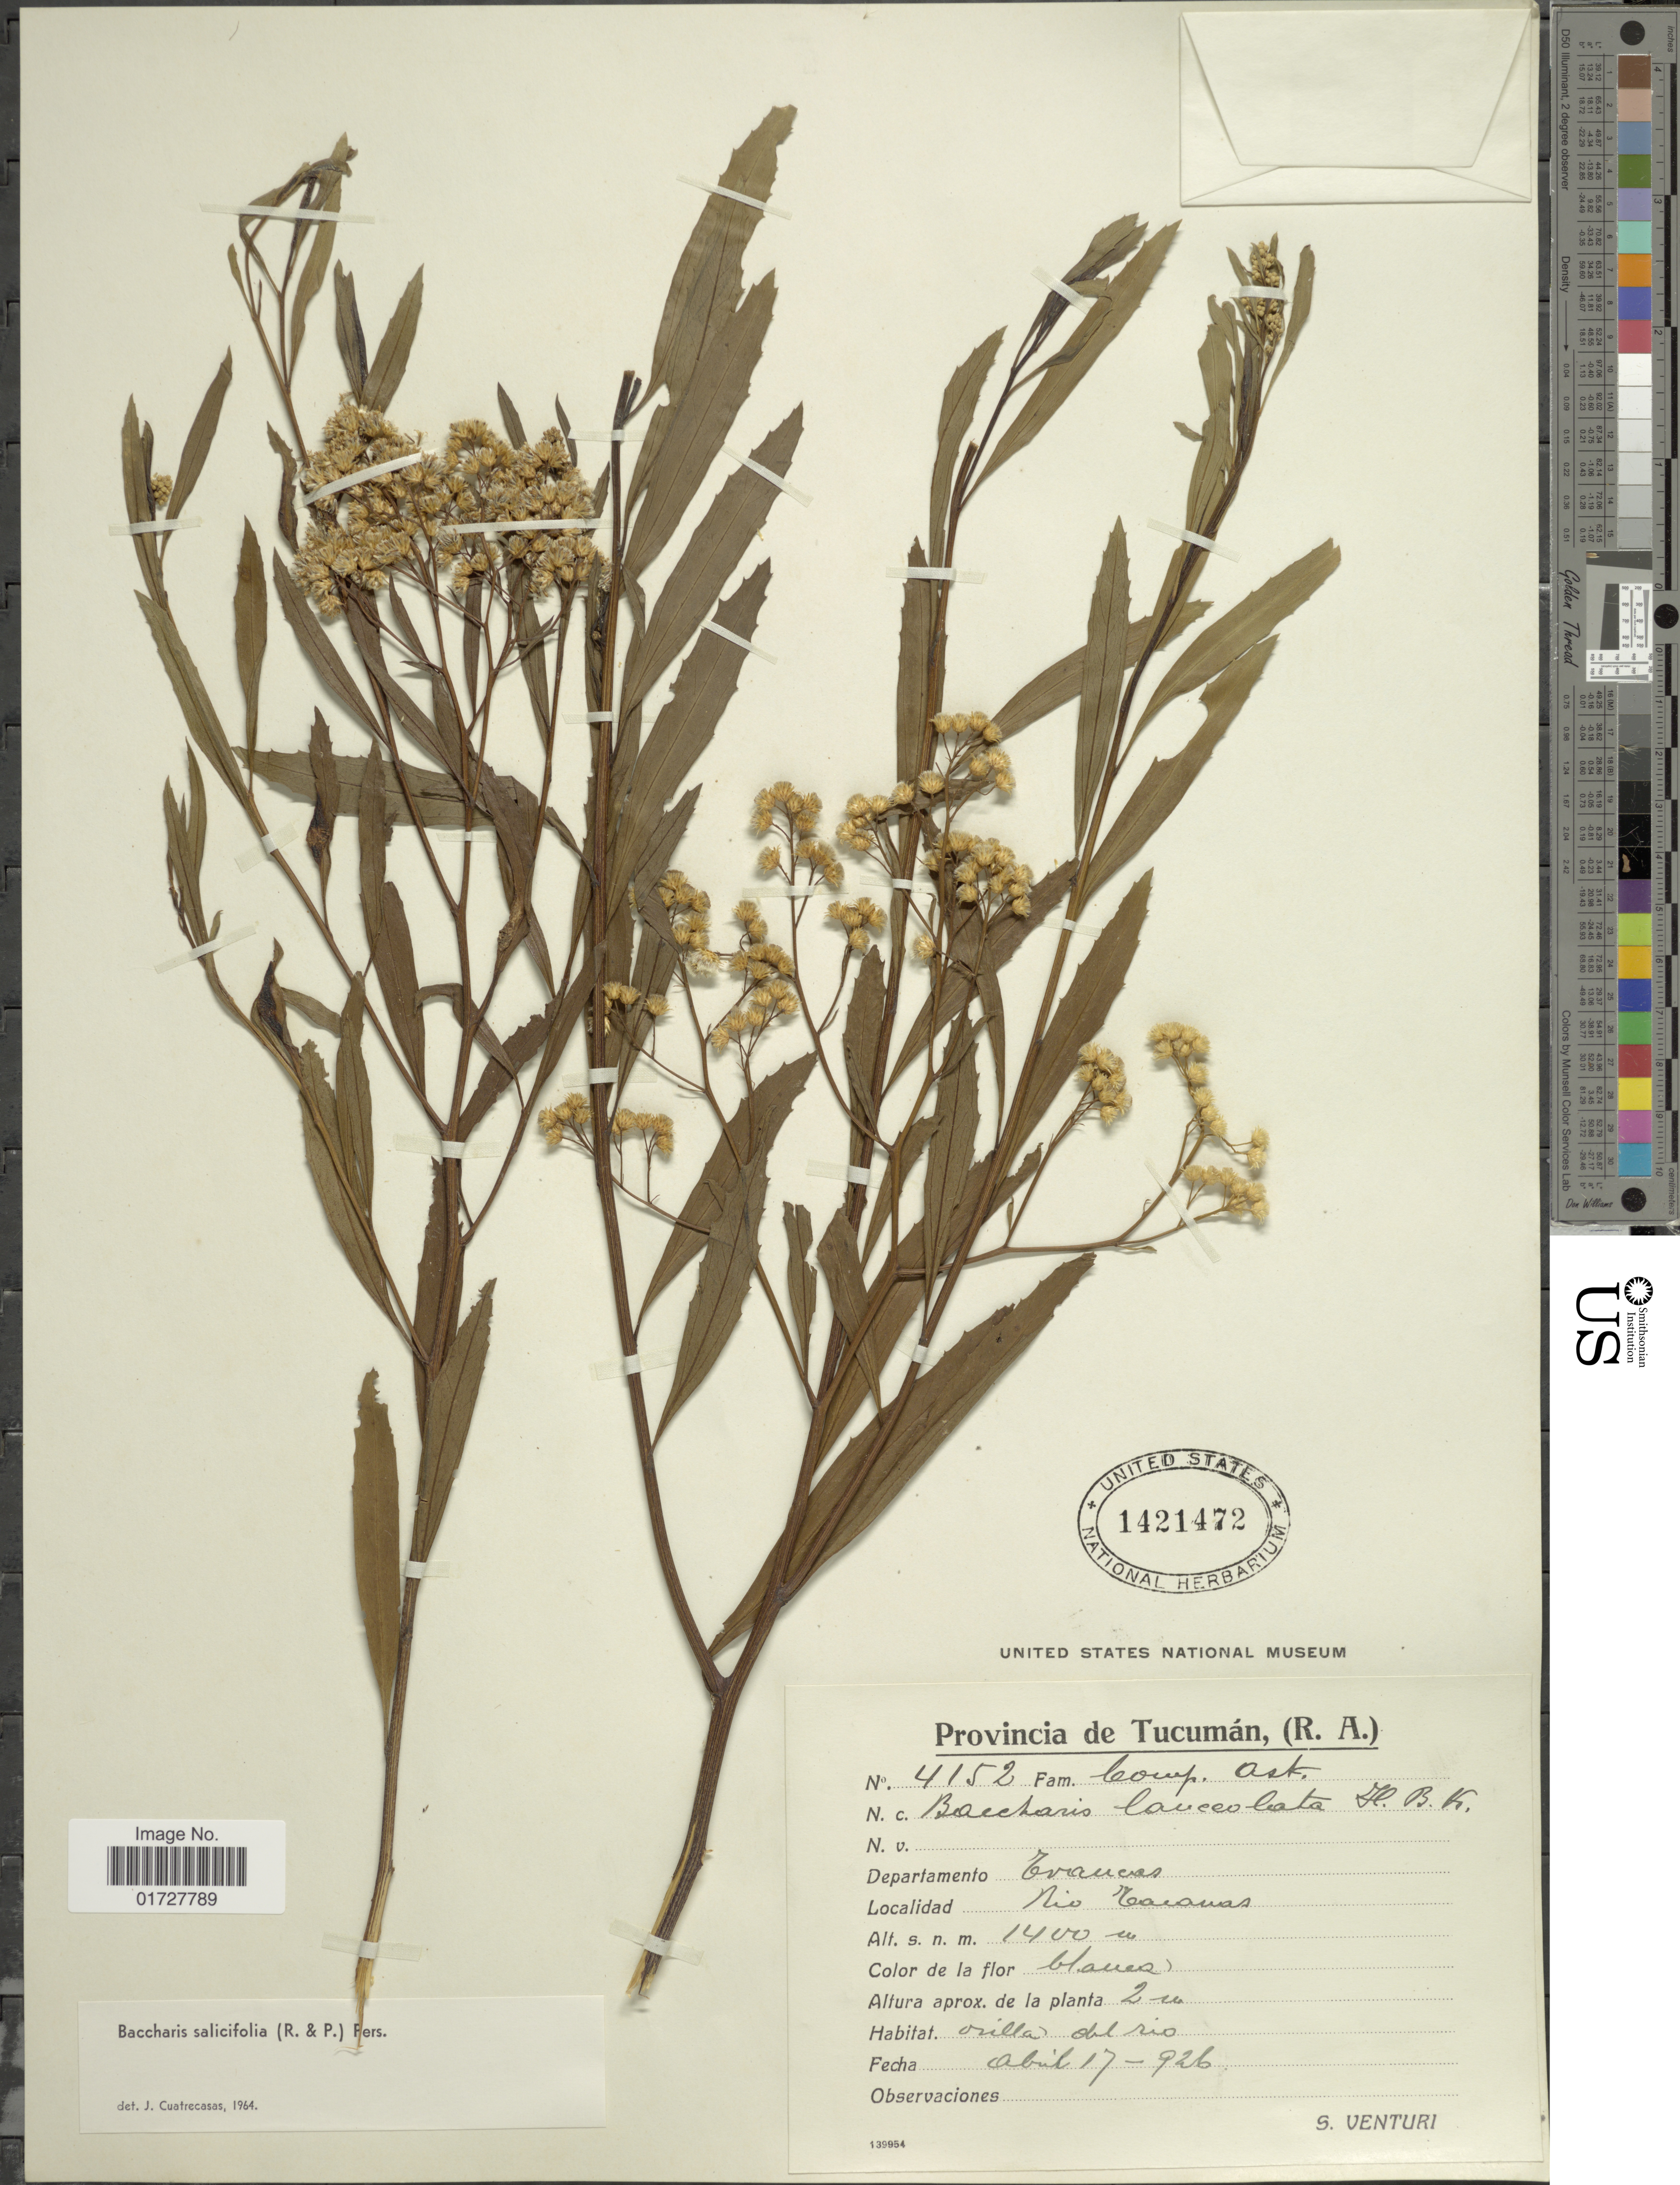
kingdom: Plantae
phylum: Tracheophyta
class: Magnoliopsida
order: Asterales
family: Asteraceae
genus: Baccharis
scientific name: Baccharis salicifolia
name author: (Ruiz & Pav.) Pers.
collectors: S. Venturi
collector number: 4152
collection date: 1926-04-17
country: Argentina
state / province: Tucumán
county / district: Trancas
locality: Departamento Trancas, Rio Trancas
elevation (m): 1400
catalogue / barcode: US 1421472